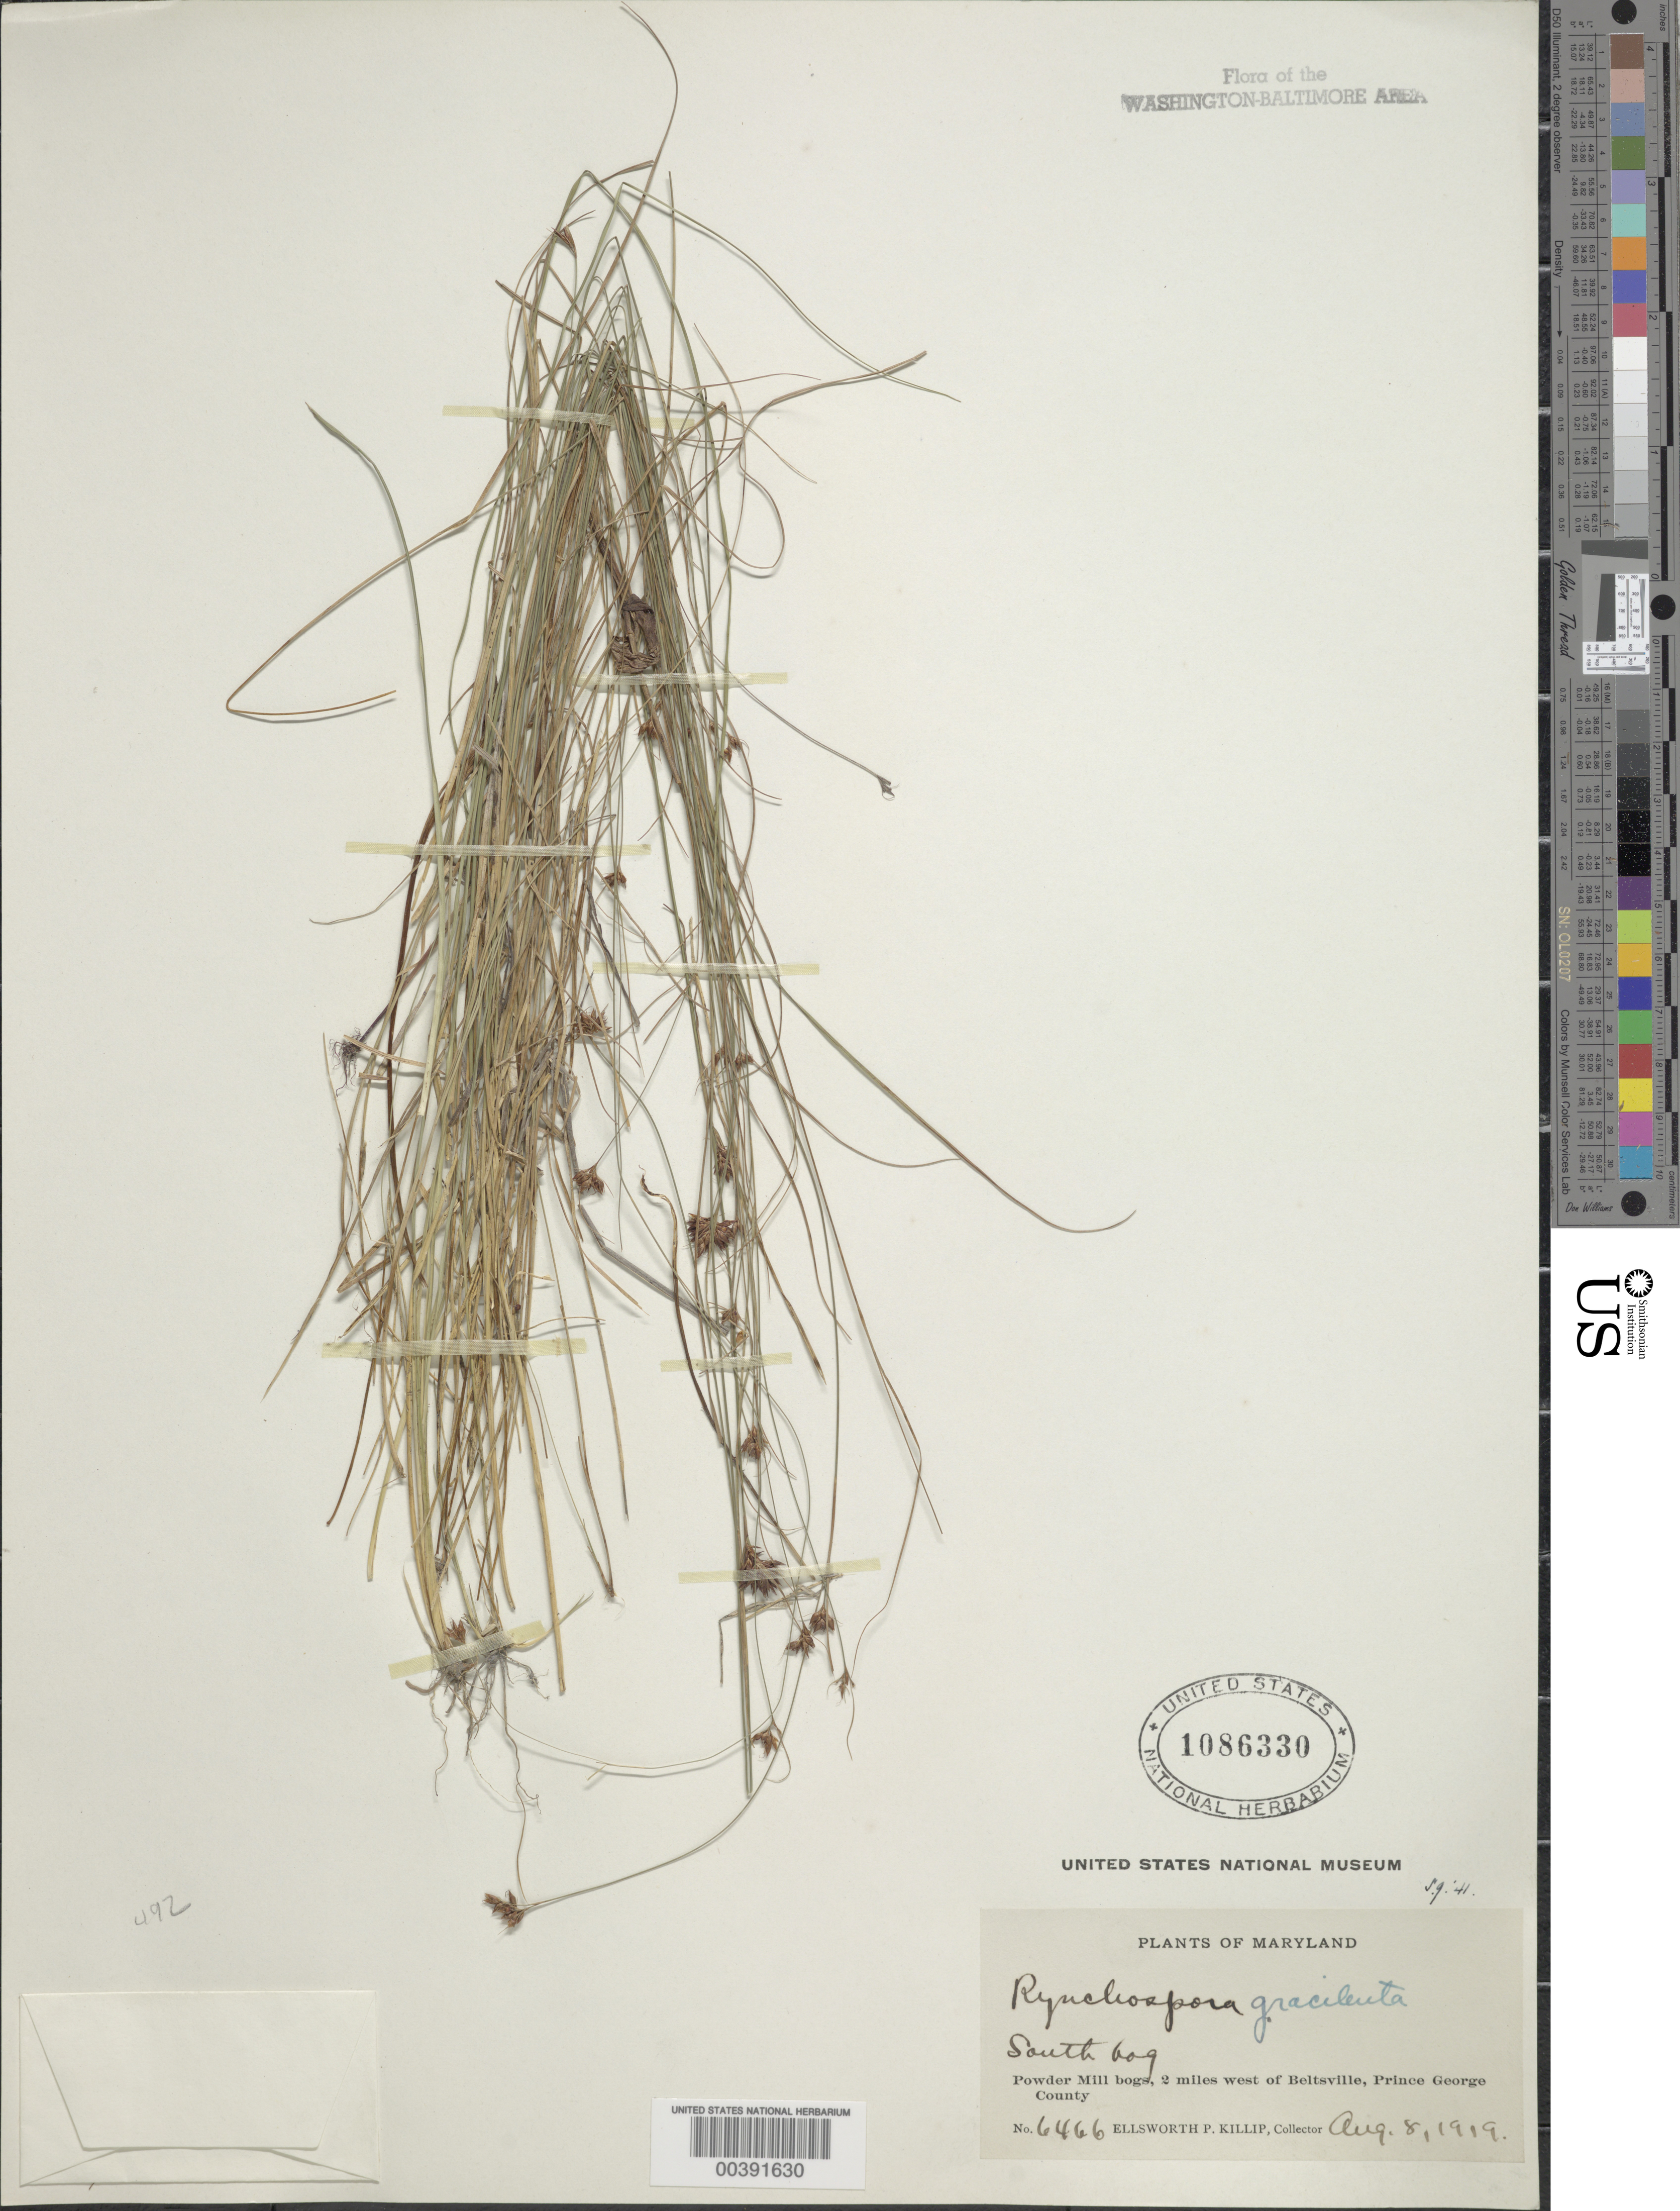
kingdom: Plantae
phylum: Tracheophyta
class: Liliopsida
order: Poales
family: Cyperaceae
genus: Rhynchospora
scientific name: Rhynchospora gracilenta A. Gray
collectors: E. P. Killip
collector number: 6466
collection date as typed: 08 Aug 1919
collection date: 1919-08-08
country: United States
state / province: Maryland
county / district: Prince George's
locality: Powder Mill Bogs, west of Beltsville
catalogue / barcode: US 1086330